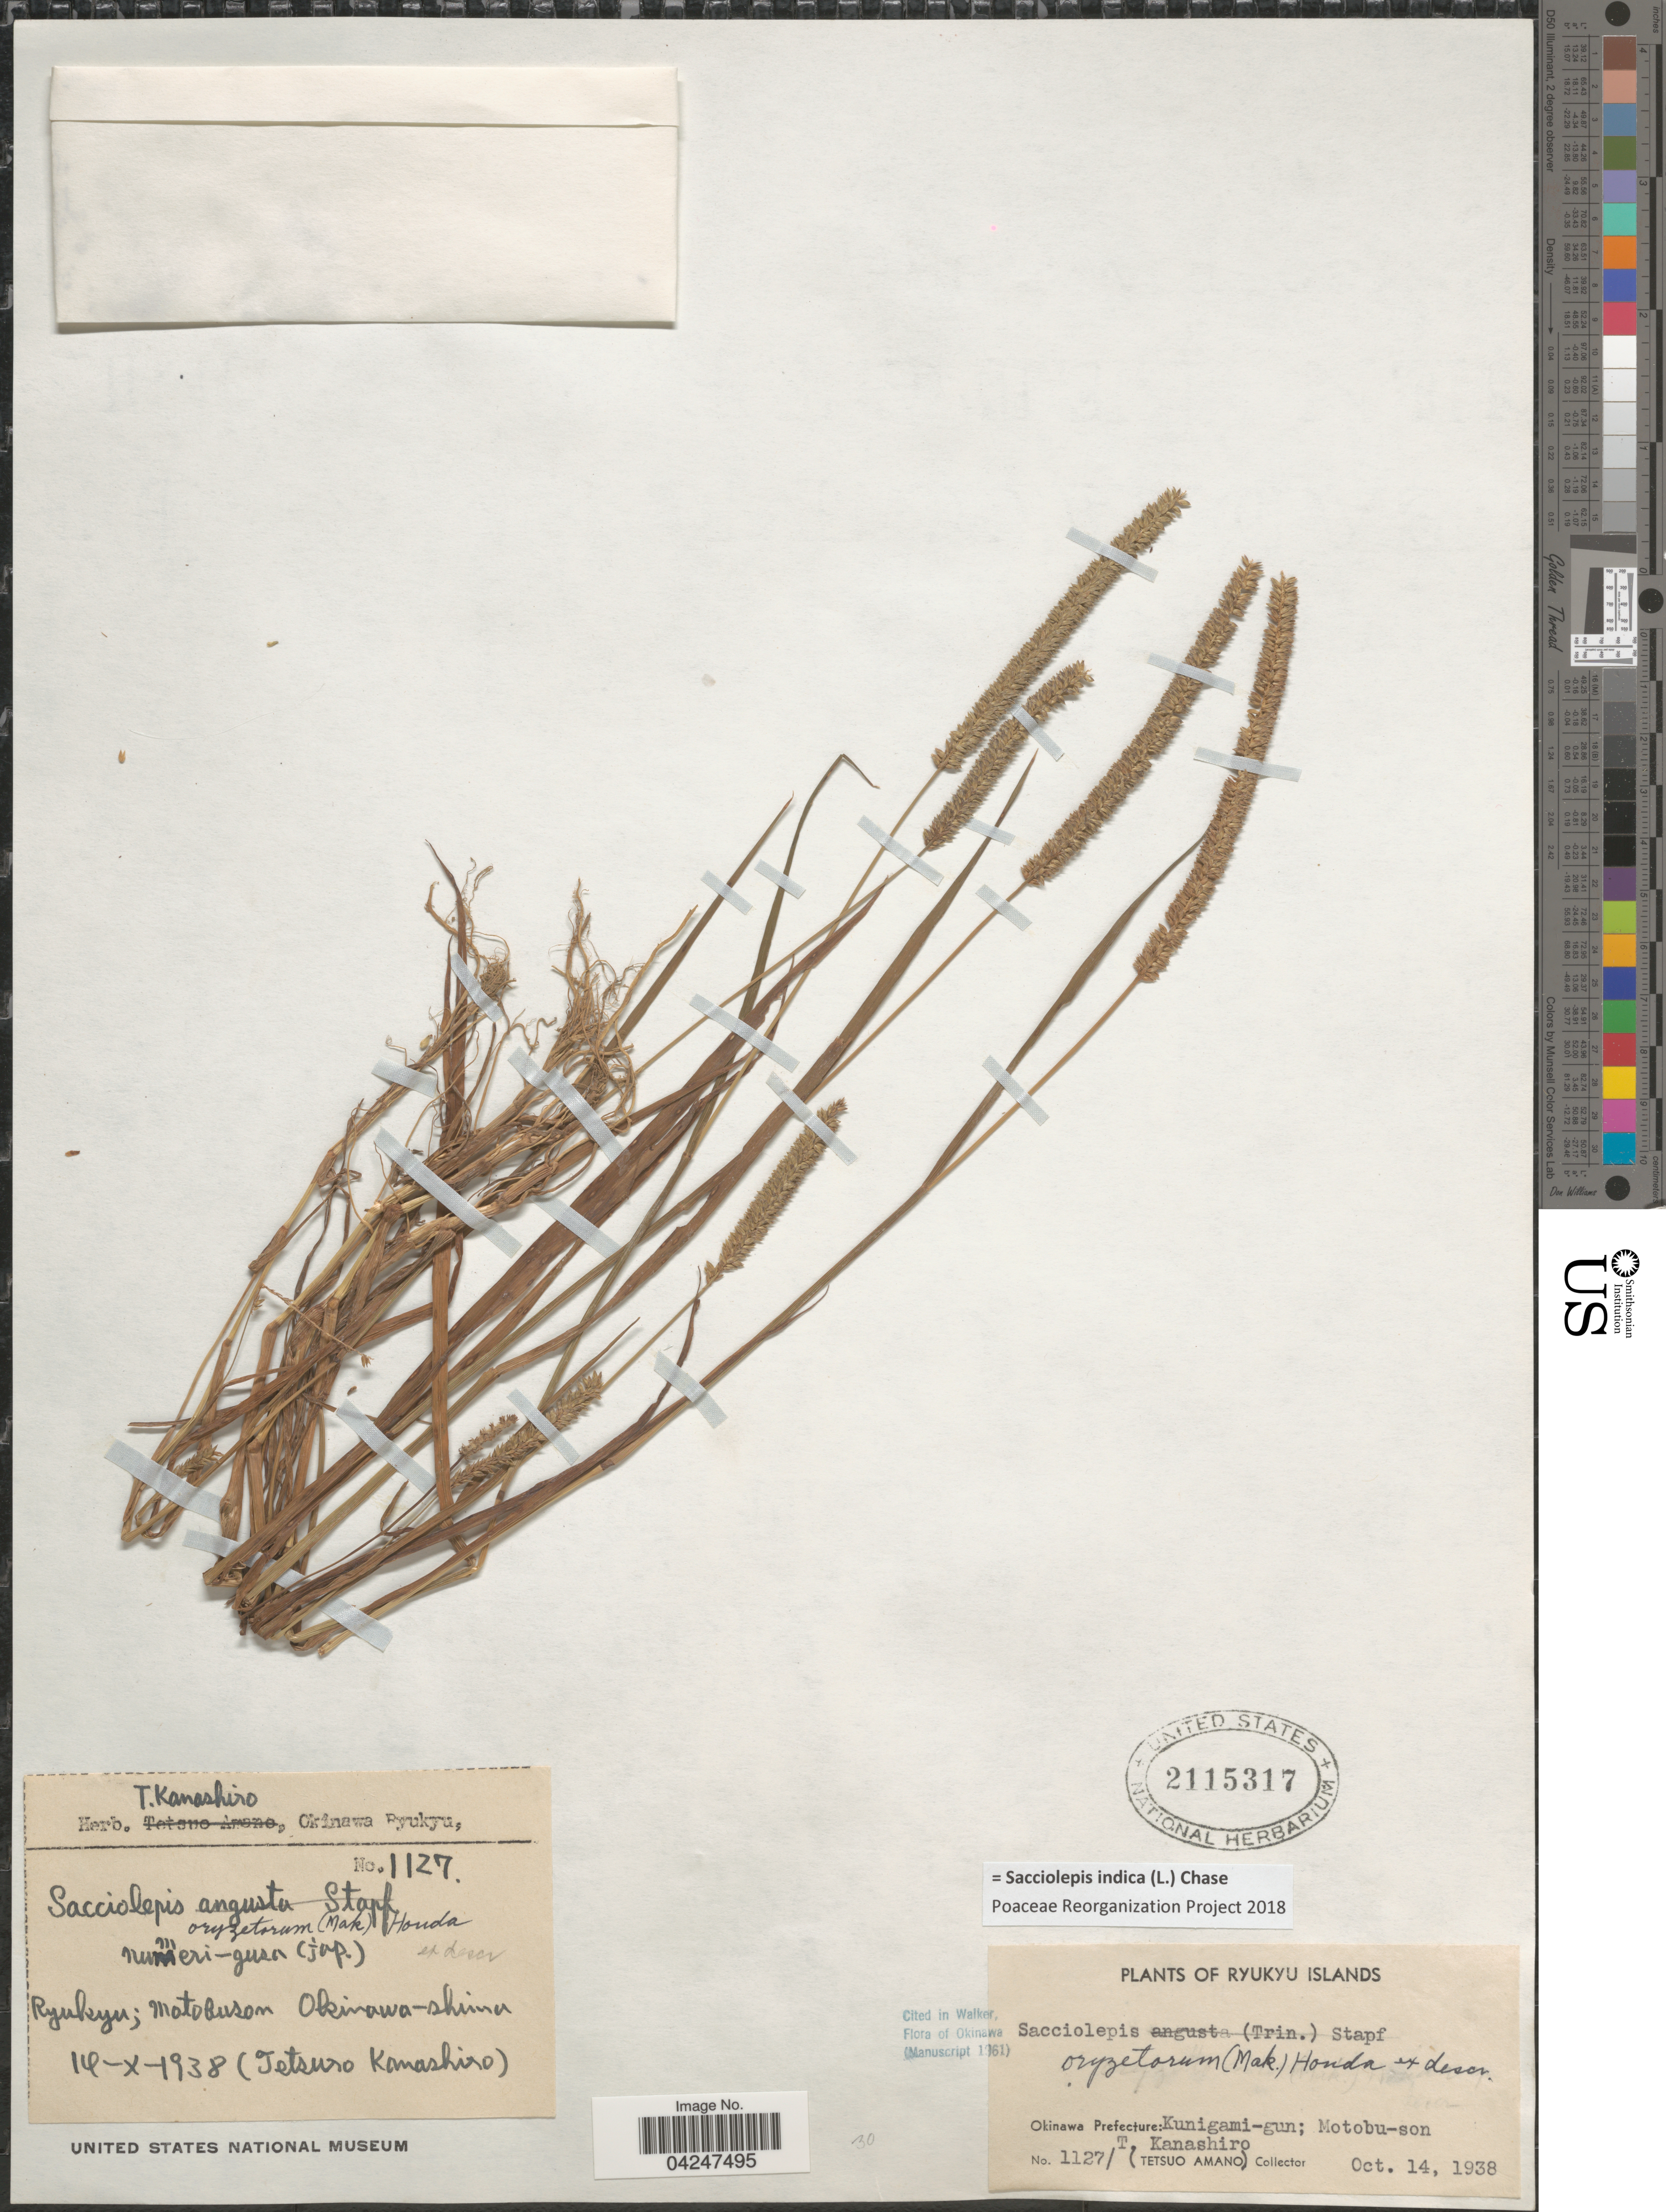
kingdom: Plantae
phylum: Tracheophyta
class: Liliopsida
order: Poales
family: Poaceae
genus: Sacciolepis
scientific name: Sacciolepis indica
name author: (L.) Chase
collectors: T. Kanashiro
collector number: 1127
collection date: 1938-10-14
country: Japan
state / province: Okinawa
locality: Ryukyu; Matobuson Okinawa-shima. Ryukyu Islands. Okinawa Prefecture: Kunigami-gun; Motobu-son.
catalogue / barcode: US 2115317